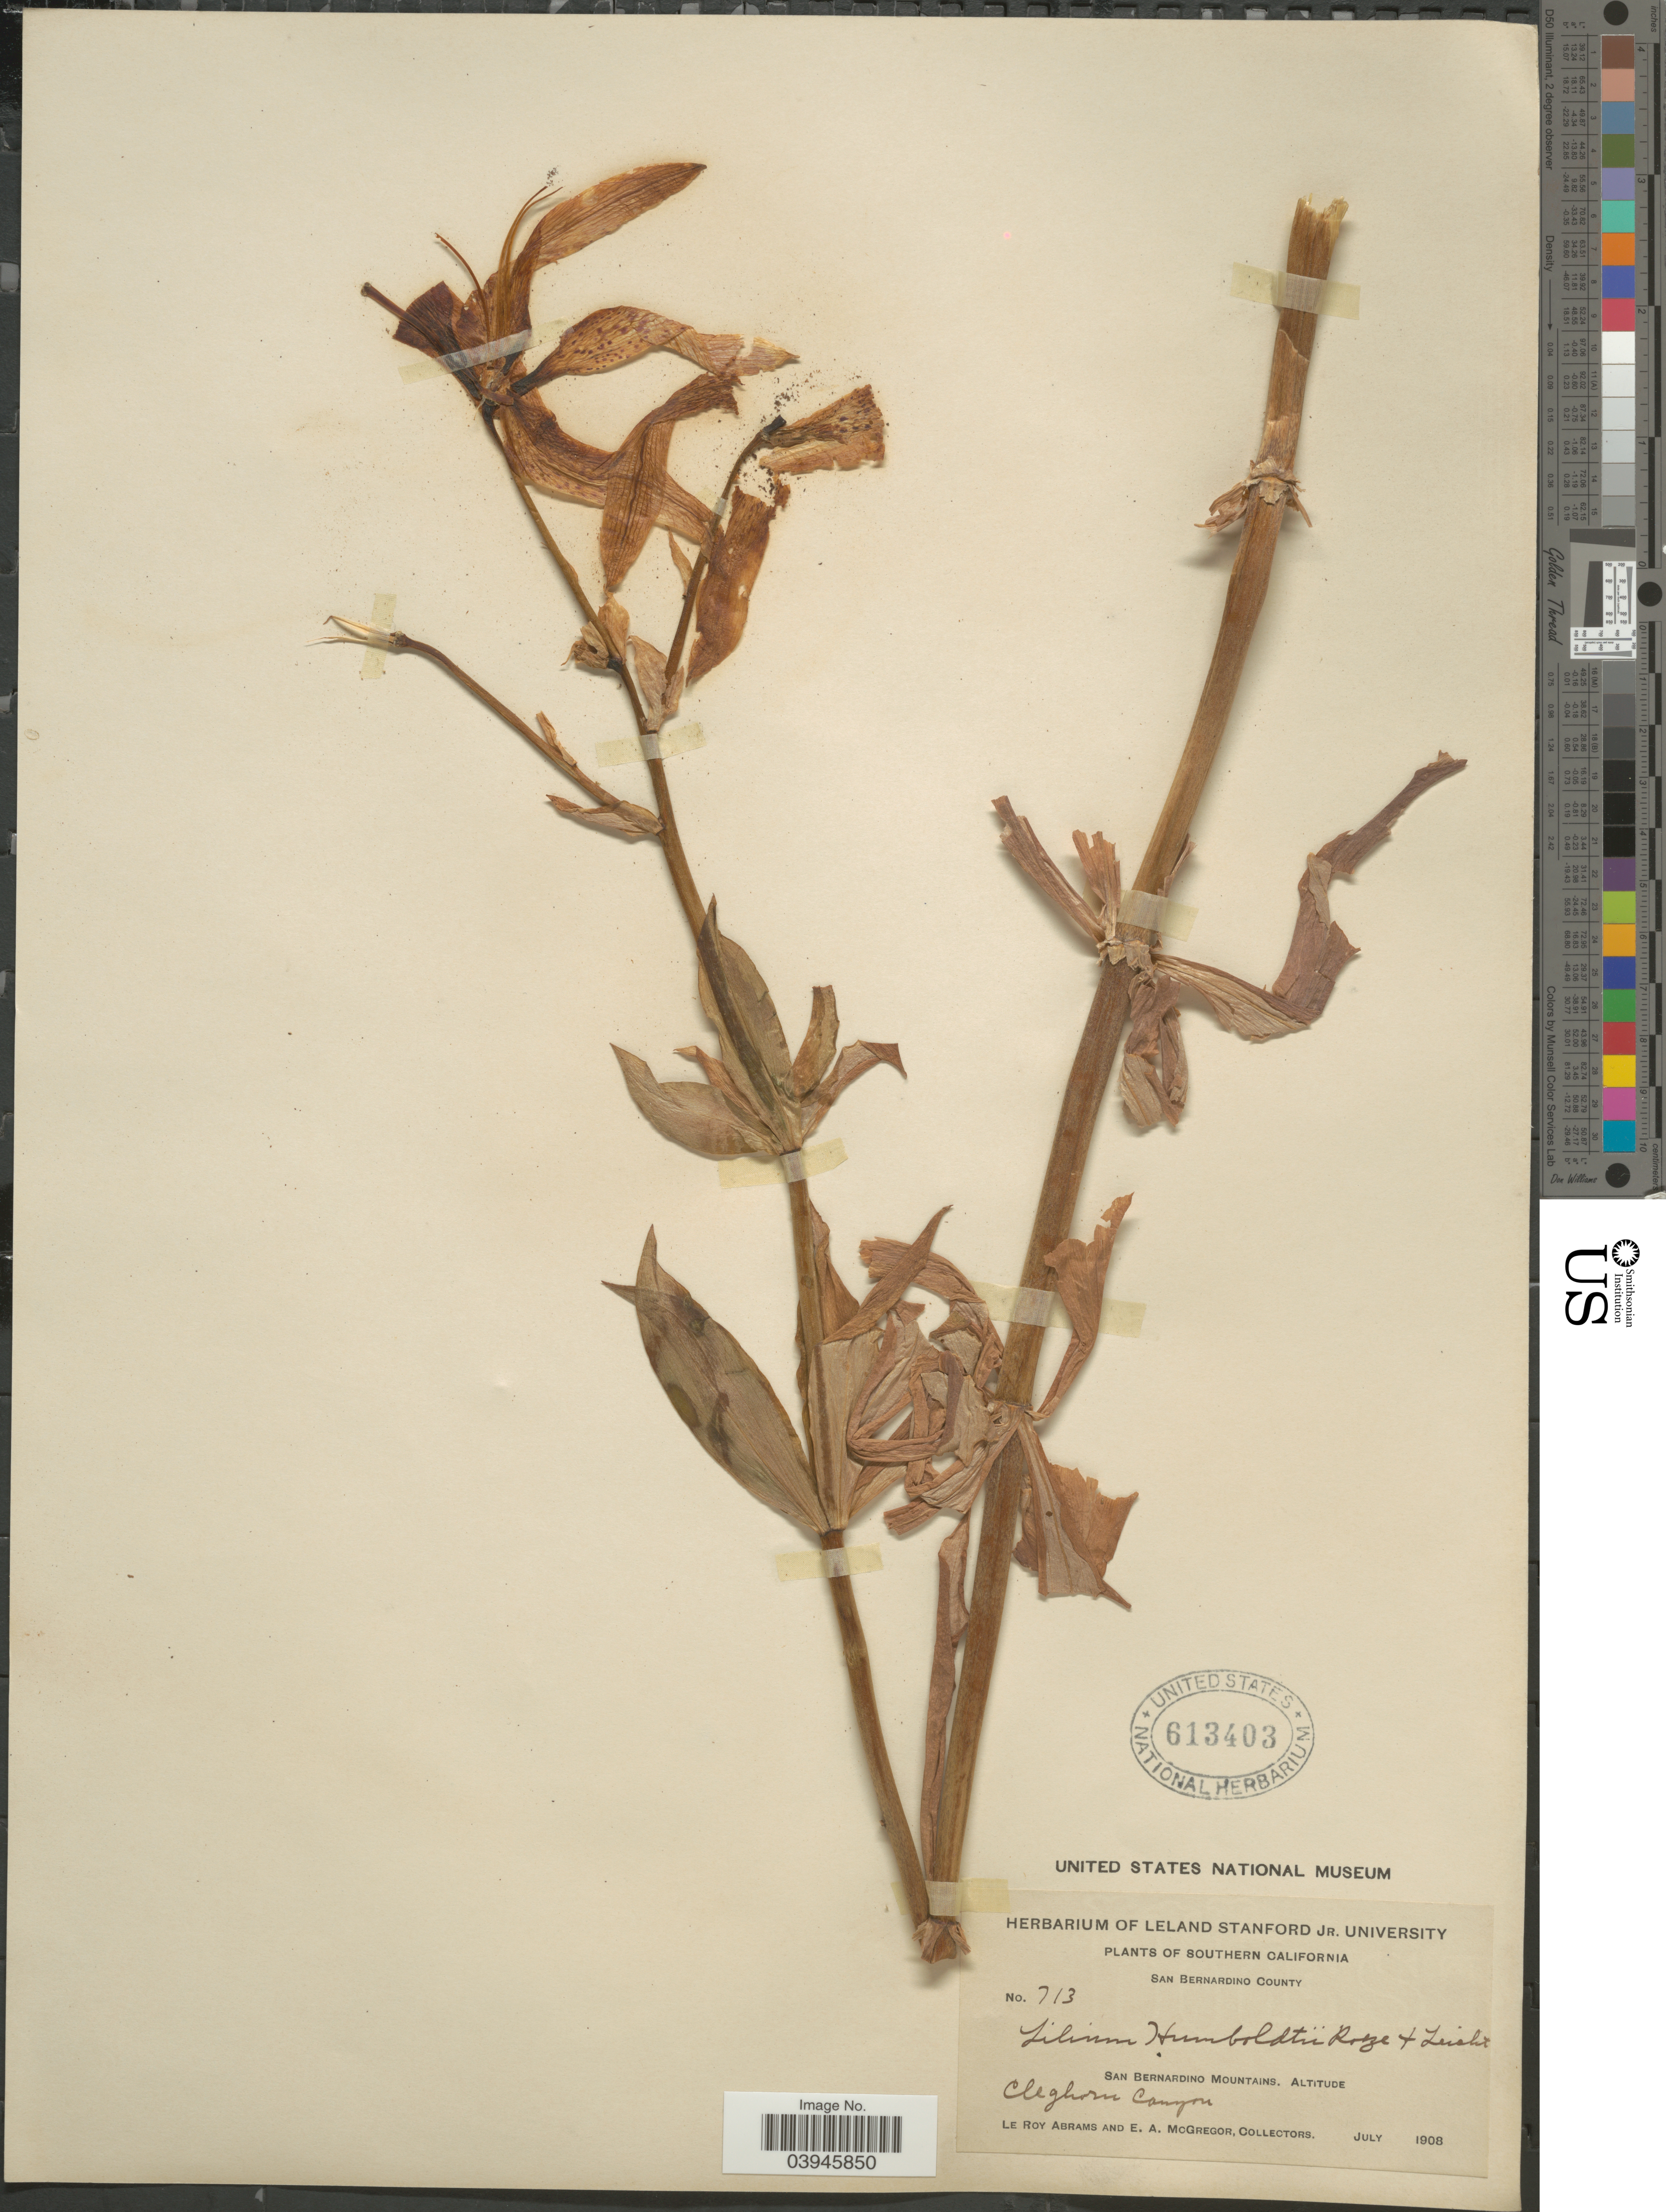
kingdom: Plantae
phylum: Tracheophyta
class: Liliopsida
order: Liliales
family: Liliaceae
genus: Lilium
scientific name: Lilium humboldtii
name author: Roezl & Leichtlin ex Duch.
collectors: L. Abrams & E. A. McGregor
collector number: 713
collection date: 1908-07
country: United States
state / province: California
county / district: San Bernardino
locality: Southern California. San Bernardino County. San Bernardino Mountains. Cleghorn Canyon.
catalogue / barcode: US 613403